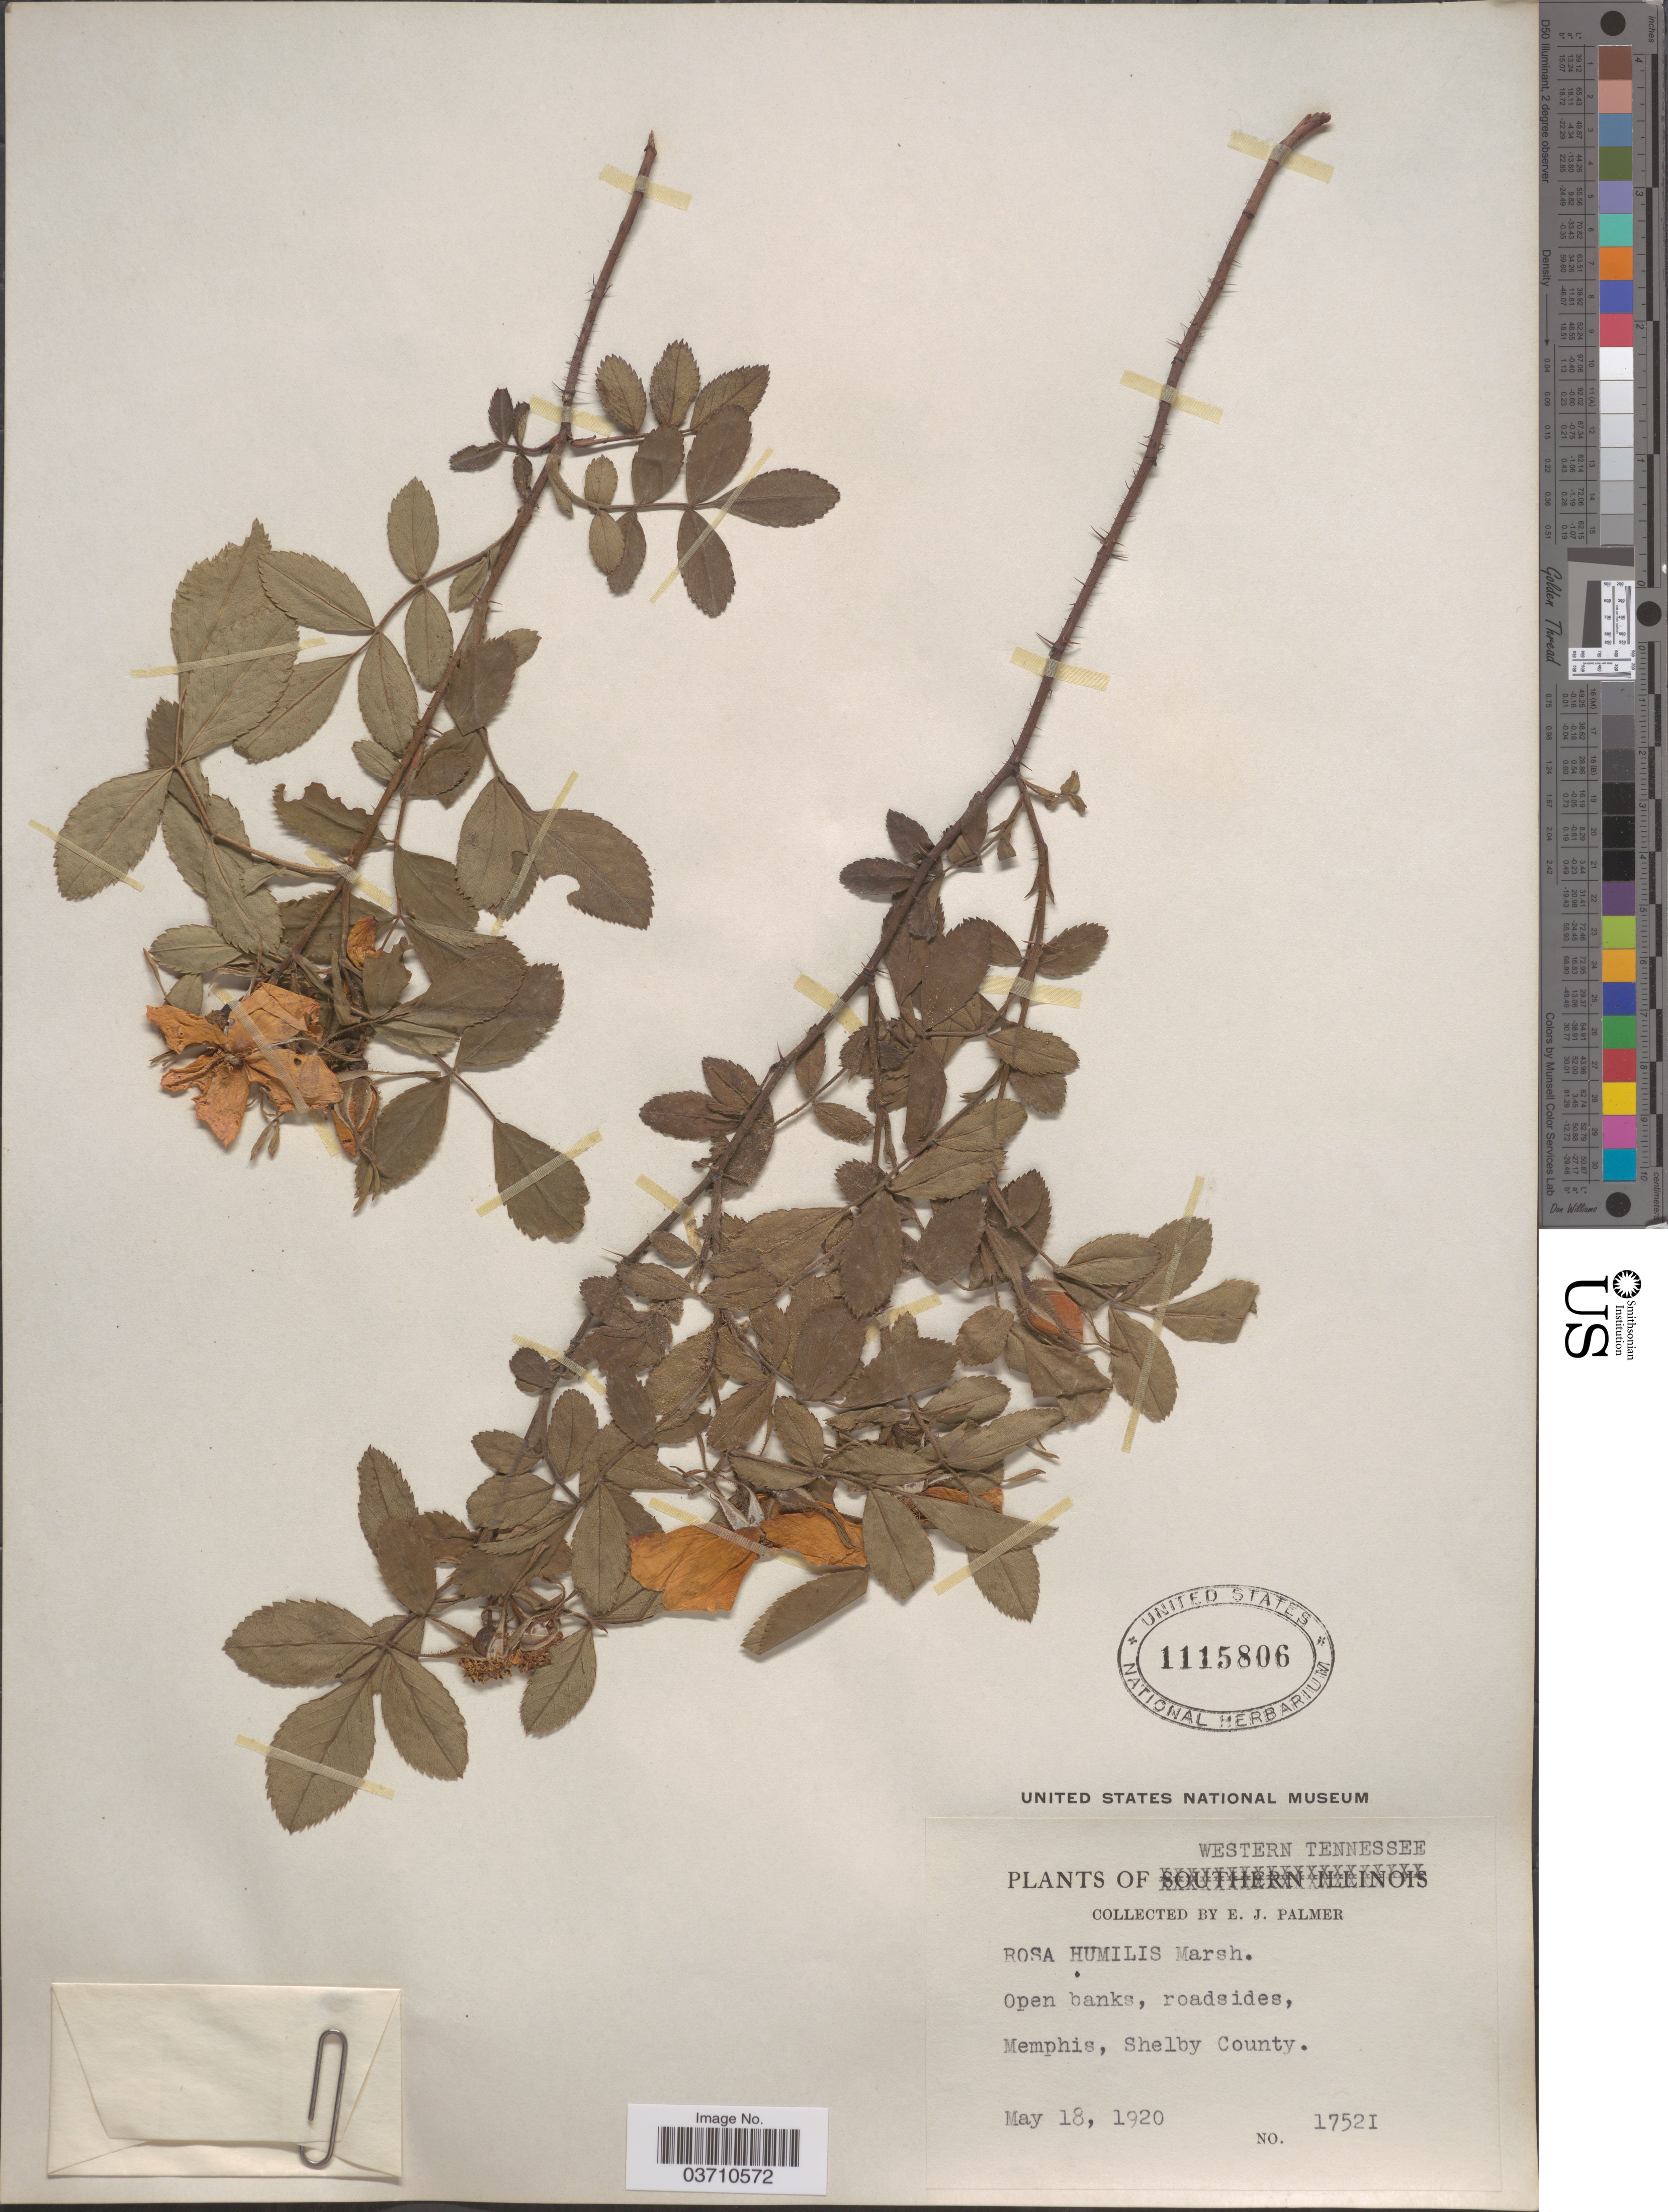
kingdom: Plantae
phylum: Tracheophyta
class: Magnoliopsida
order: Rosales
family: Rosaceae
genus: Rosa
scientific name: Rosa humilis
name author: Marshall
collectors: E. J. Palmer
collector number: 17521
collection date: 1920-05-18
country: United States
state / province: Tennessee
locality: Western Tennessee. Memphis, Shelby County.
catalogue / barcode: US 1115806